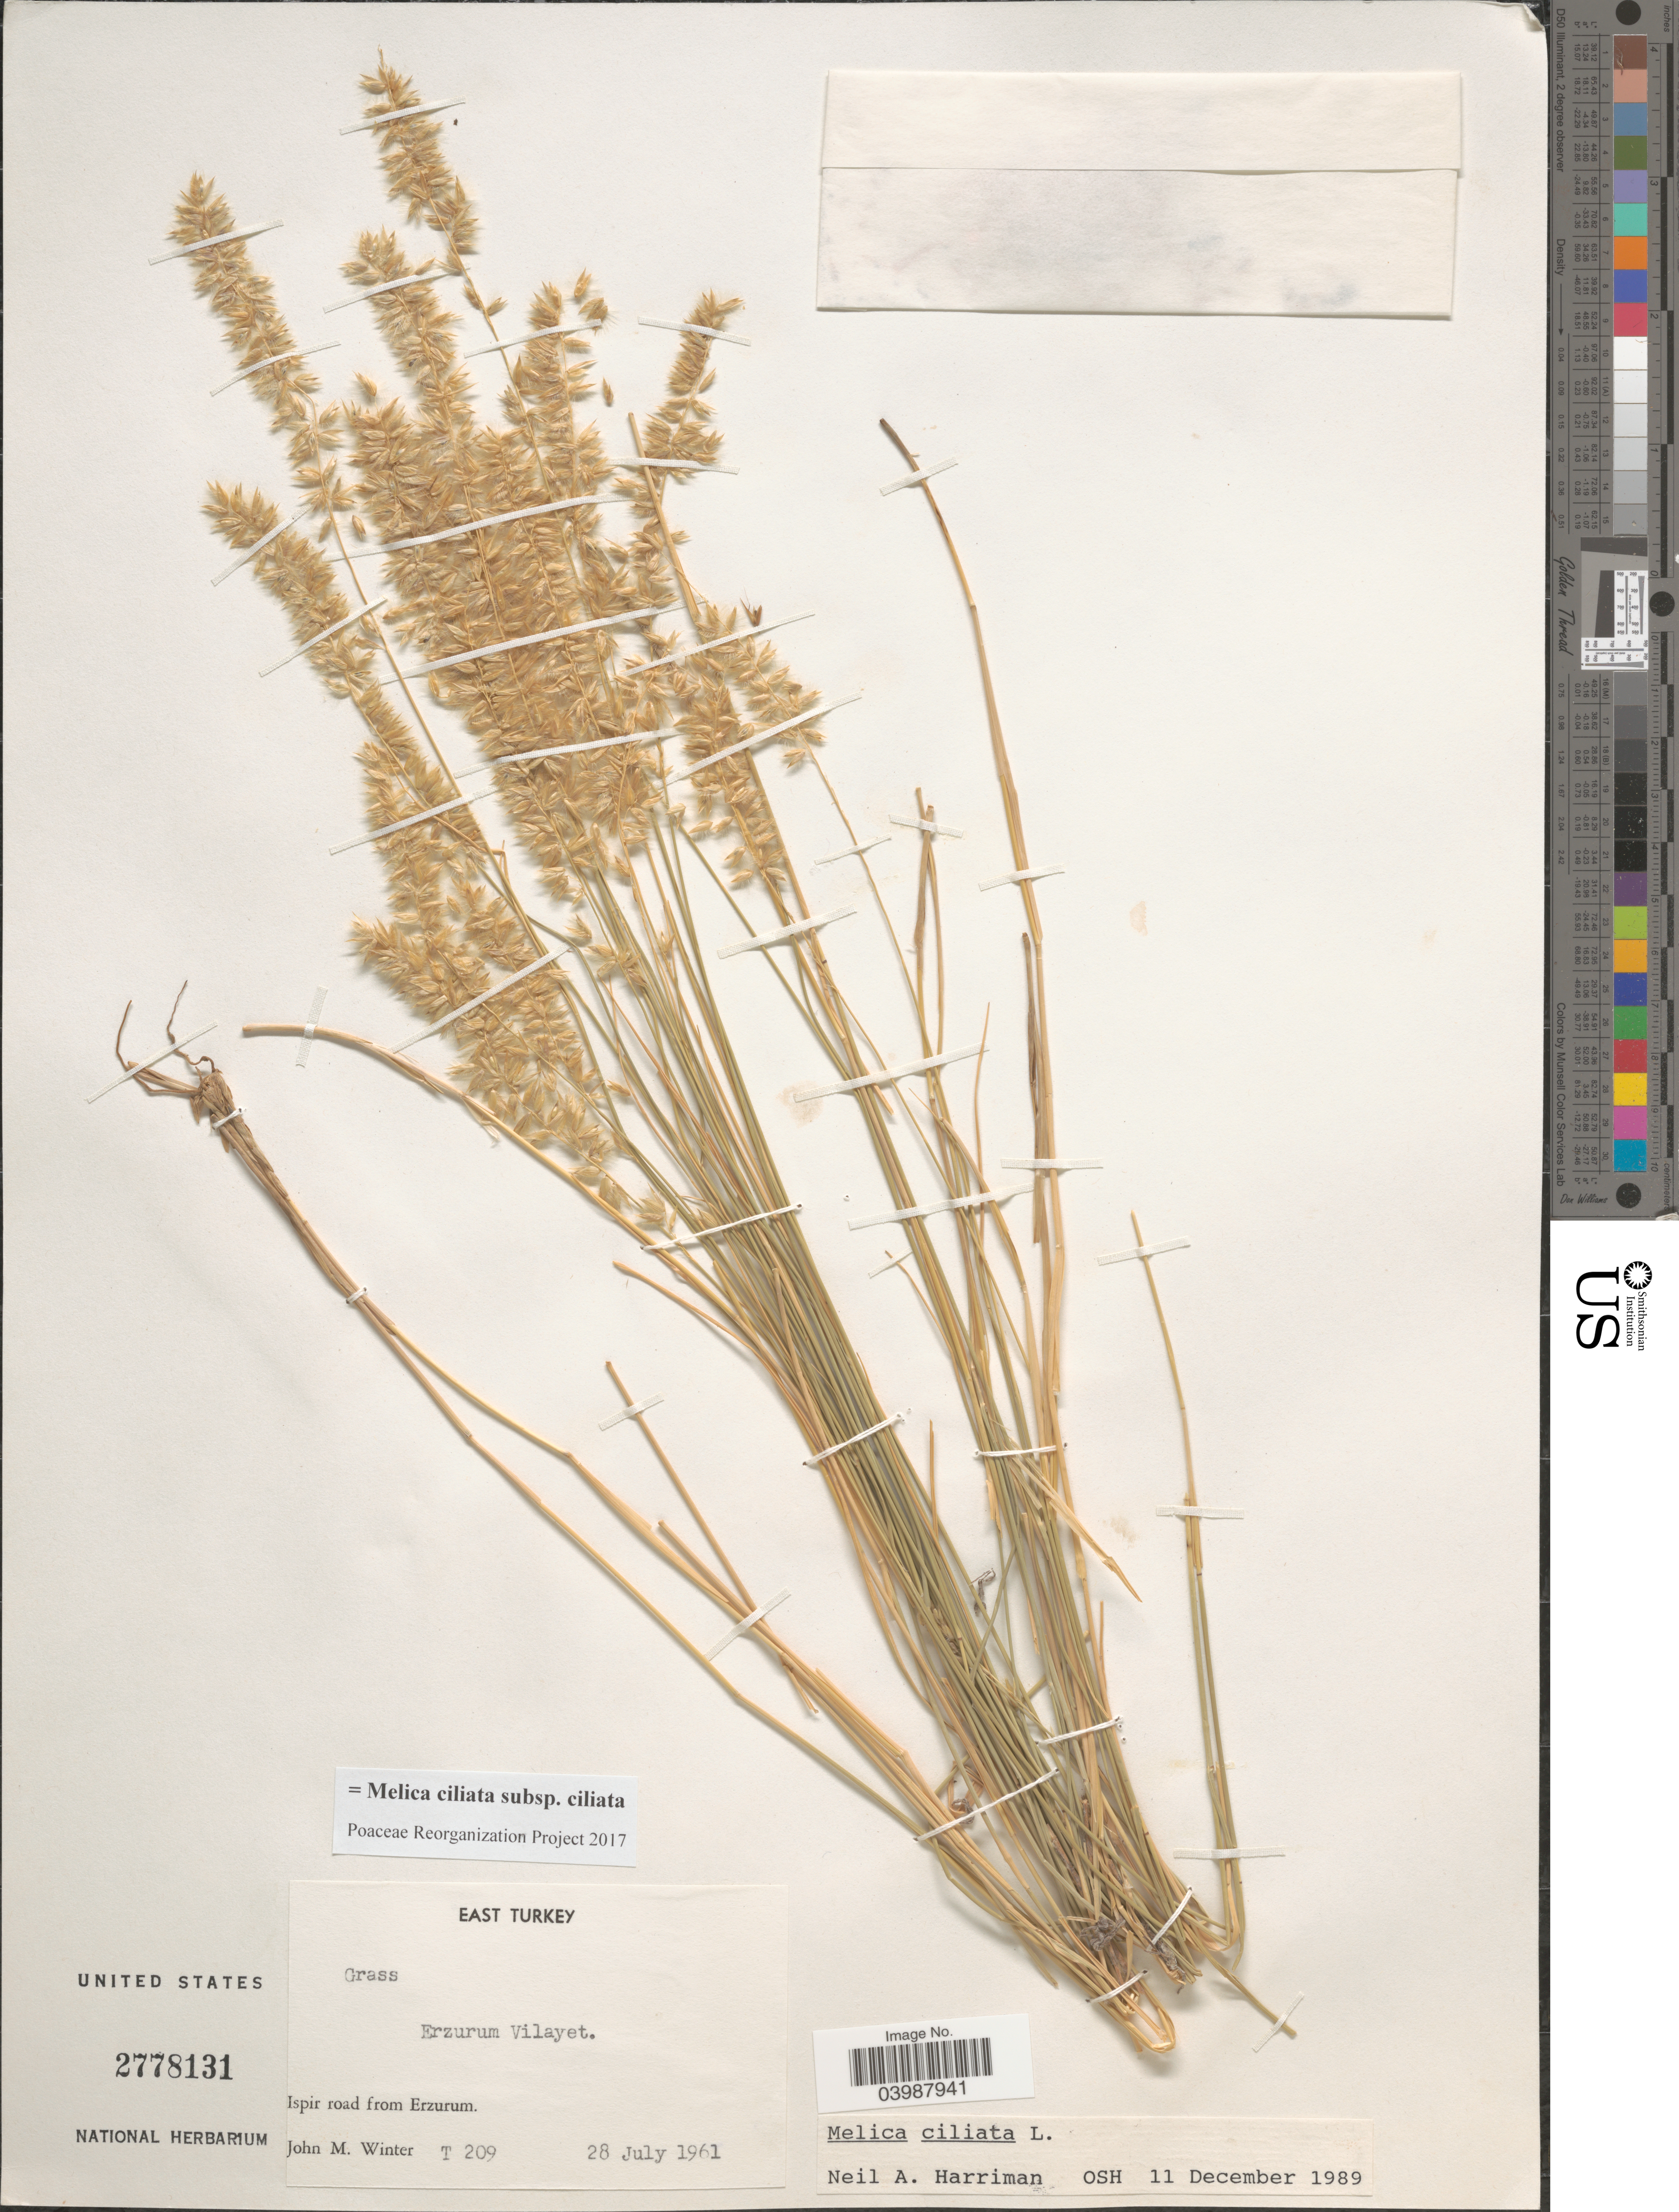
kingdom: Plantae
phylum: Tracheophyta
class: Liliopsida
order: Poales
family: Poaceae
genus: Melica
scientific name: Melica ciliata subsp. ciliata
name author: L.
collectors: J. M. Winter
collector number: T209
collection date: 1961-07-28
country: Turkey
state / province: Erzurum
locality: East Turkey. Ispir road from Erzurum.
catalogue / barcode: US 2778131